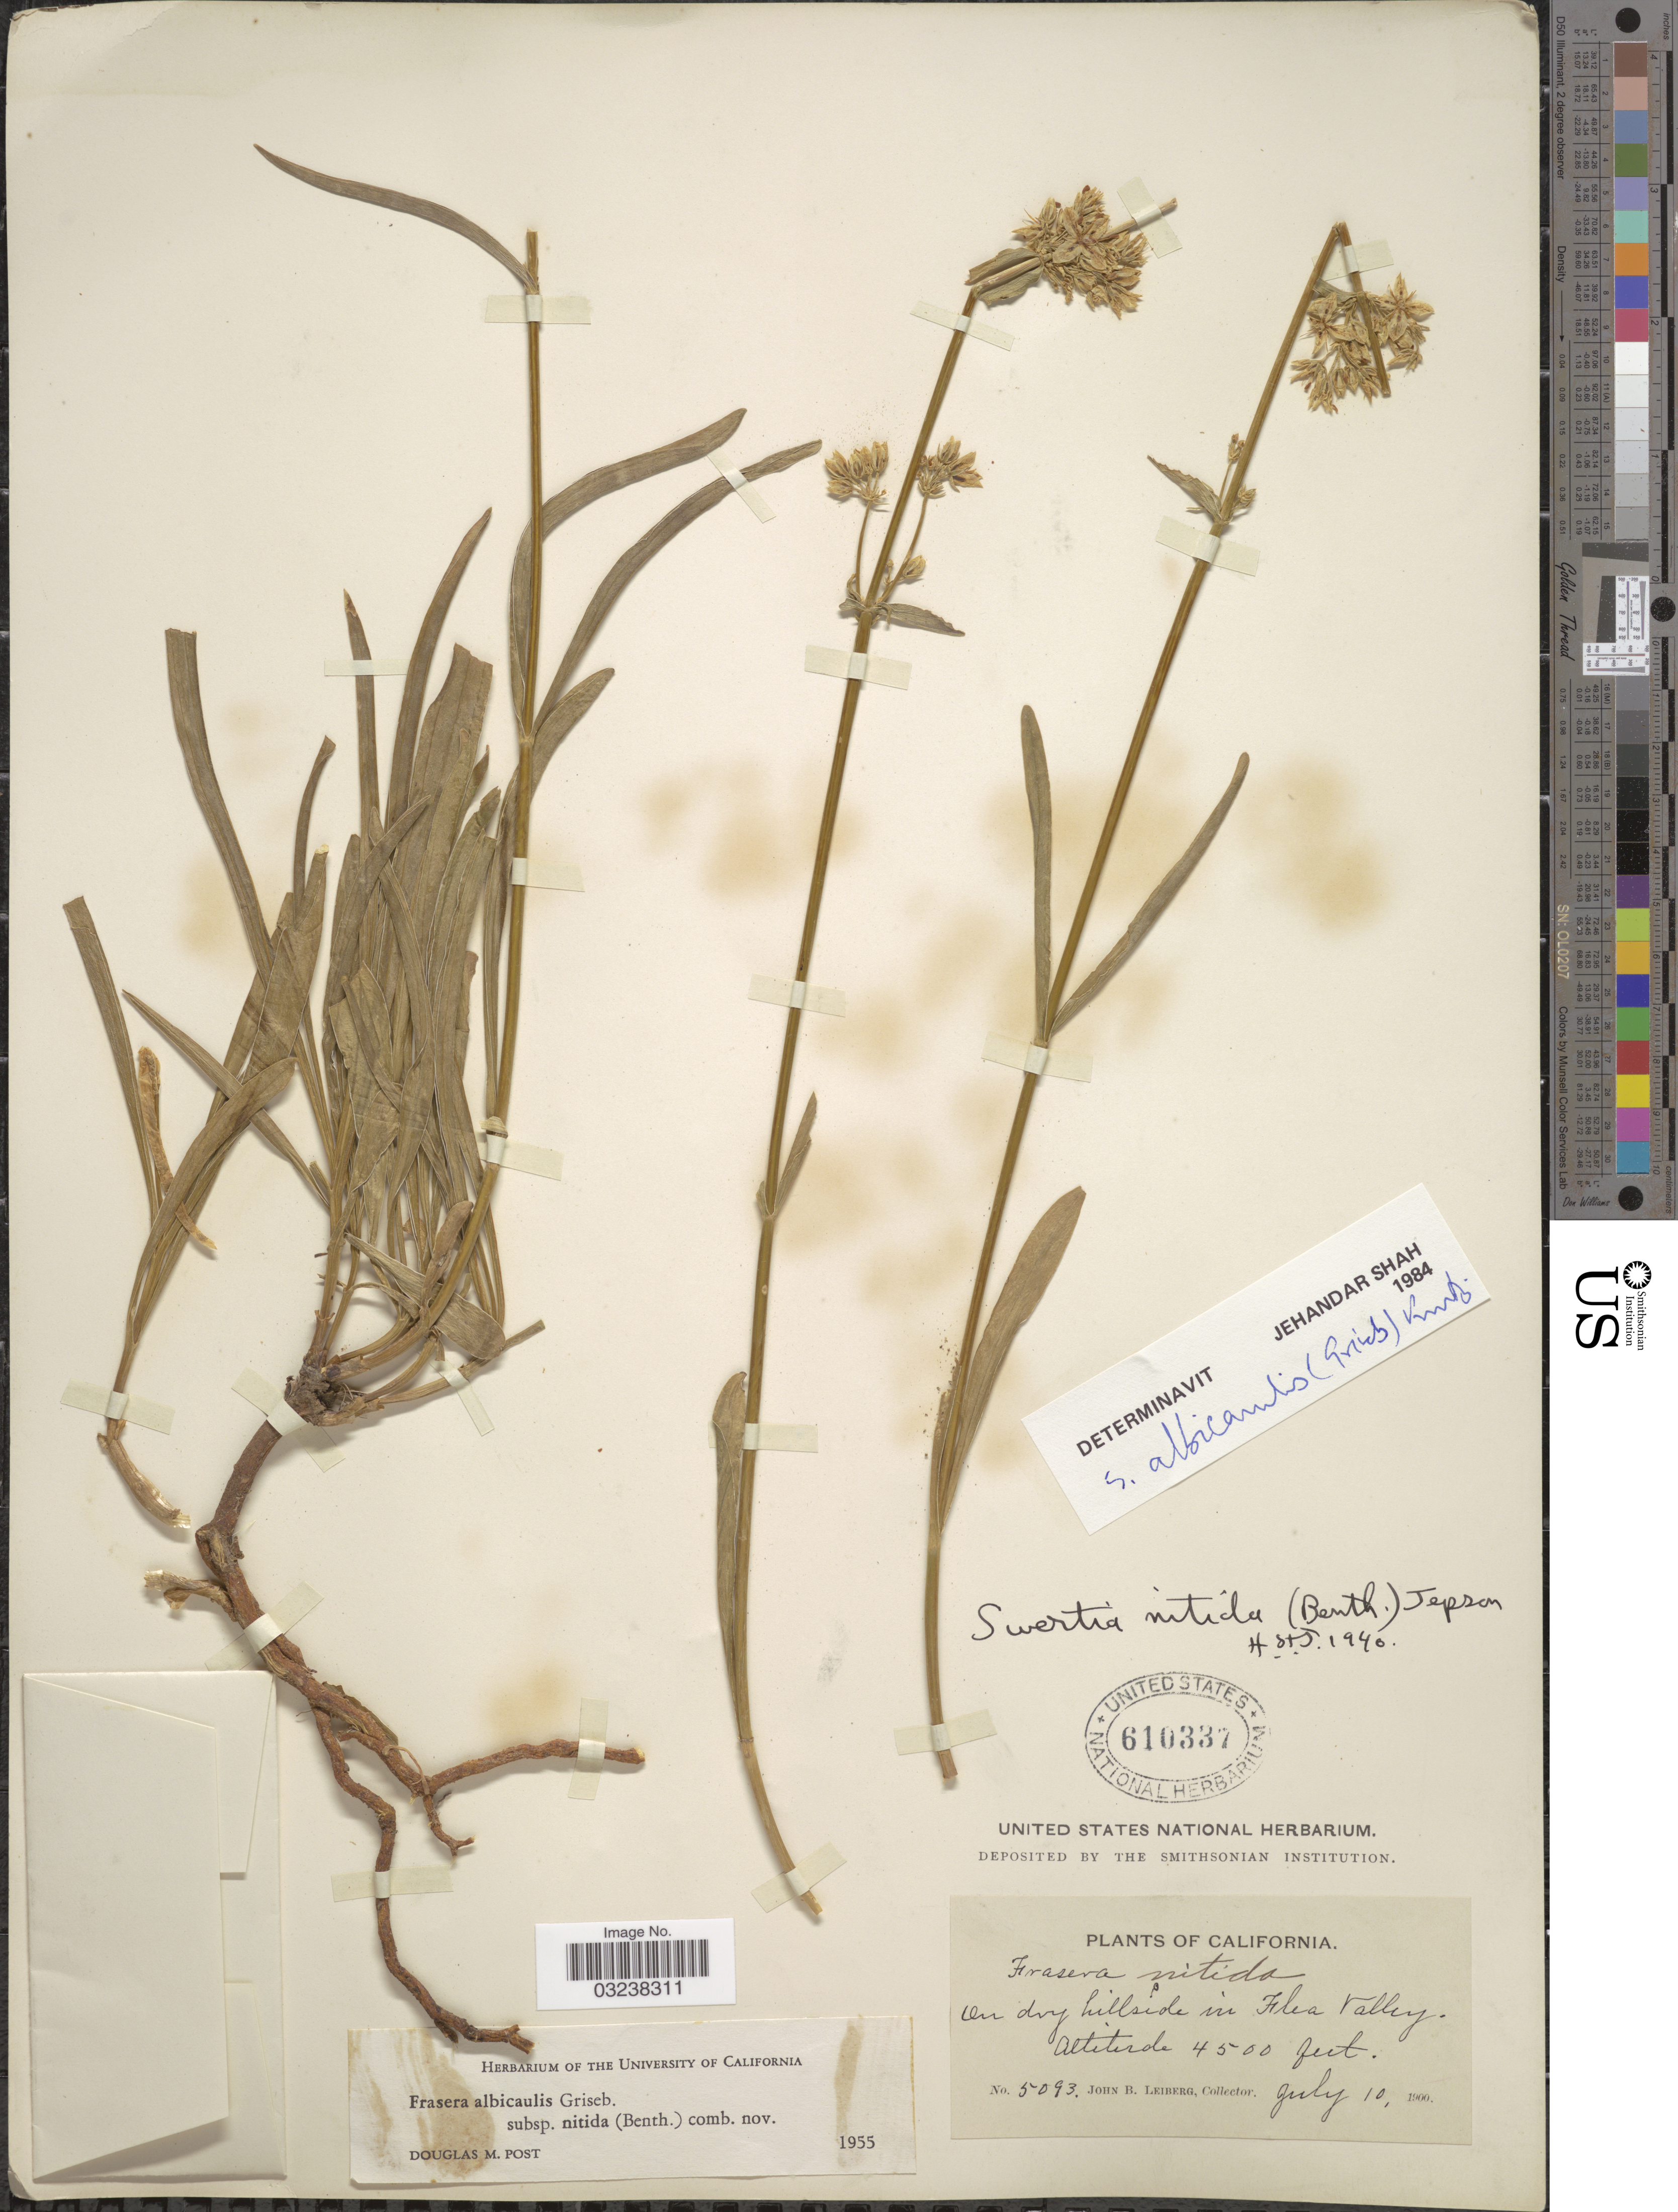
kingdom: Plantae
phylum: Tracheophyta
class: Magnoliopsida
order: Gentianales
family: Gentianaceae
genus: Swertia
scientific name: Swertia albicaulis var. nitida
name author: (Benth.) Kuntze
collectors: J. B. Leiberg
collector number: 5093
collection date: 1900-07-10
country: United States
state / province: California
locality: On dry hillside in Flea Valley.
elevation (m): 1372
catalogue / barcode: US 610337